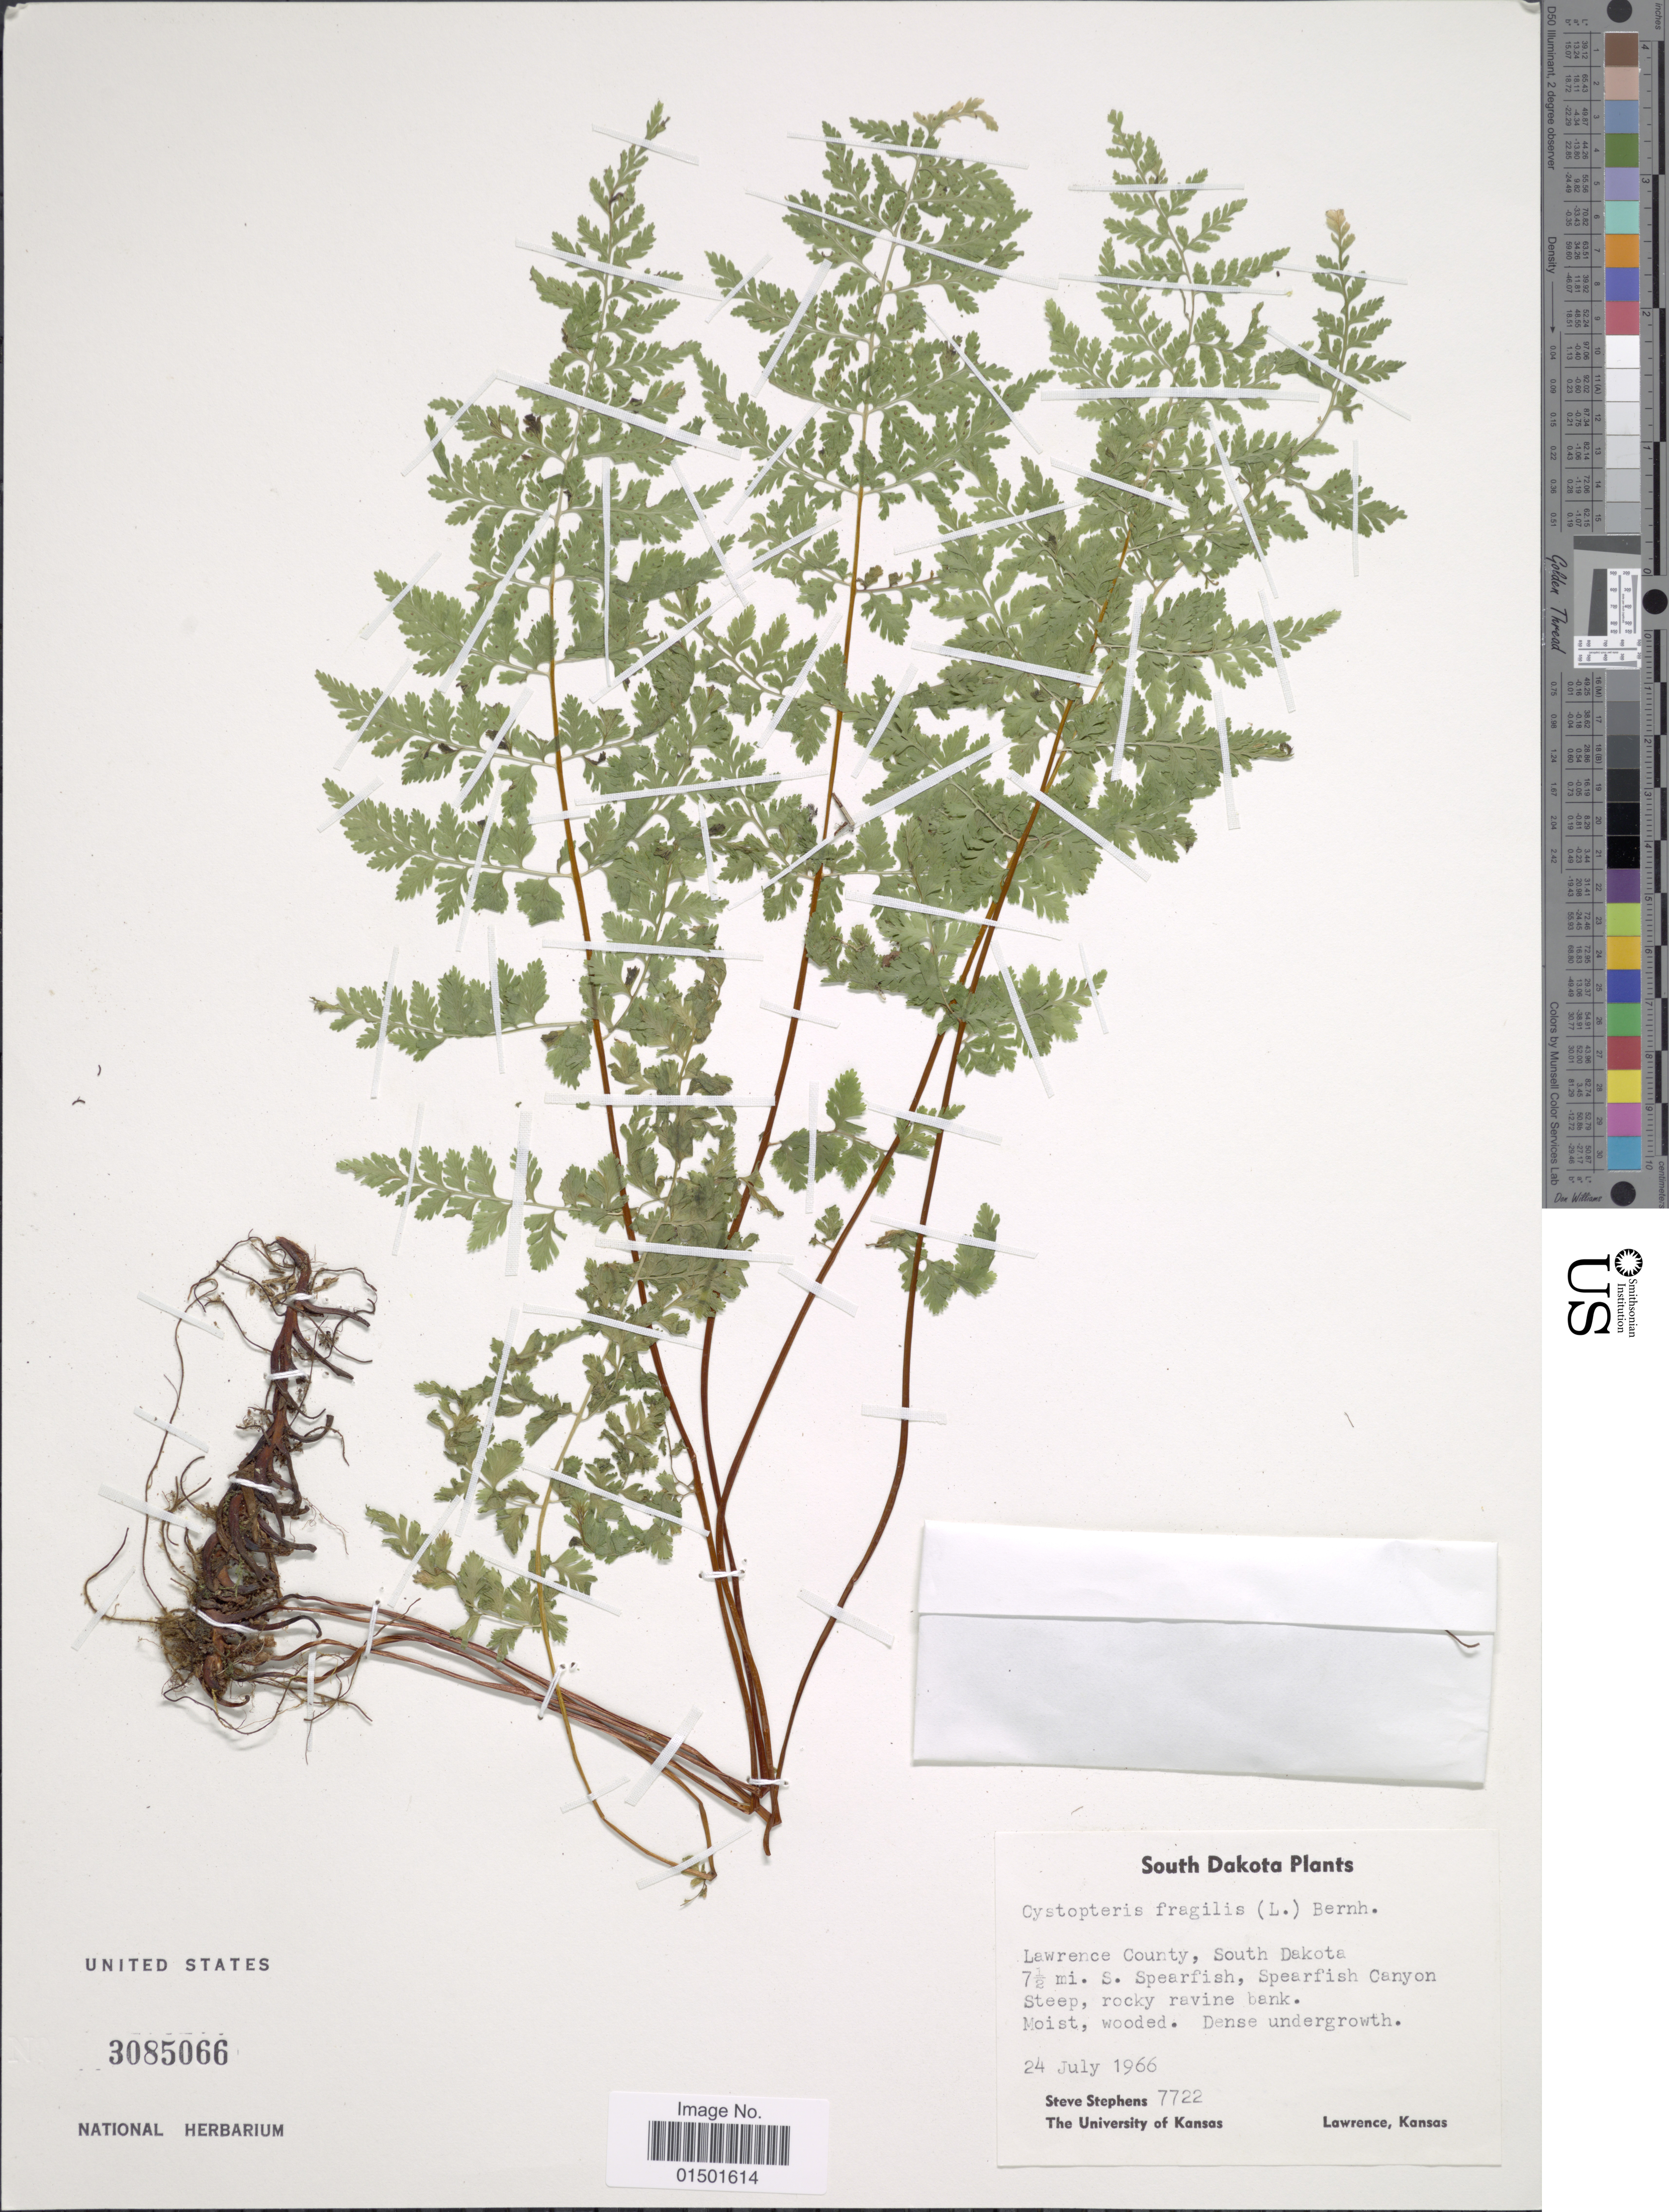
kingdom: Plantae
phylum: Tracheophyta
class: Polypodiopsida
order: Polypodiales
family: Cystopteridaceae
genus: Cystopteris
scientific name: Cystopteris fragilis var. fragilis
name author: (L.) Bernh.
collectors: S. Stephens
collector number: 7722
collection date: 1966-07-24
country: United States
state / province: South Dakota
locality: Lawrence County, 7 1/2 mi. S. Spearfish Canyon Steep, rocky ravine bank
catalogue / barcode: US 3085066